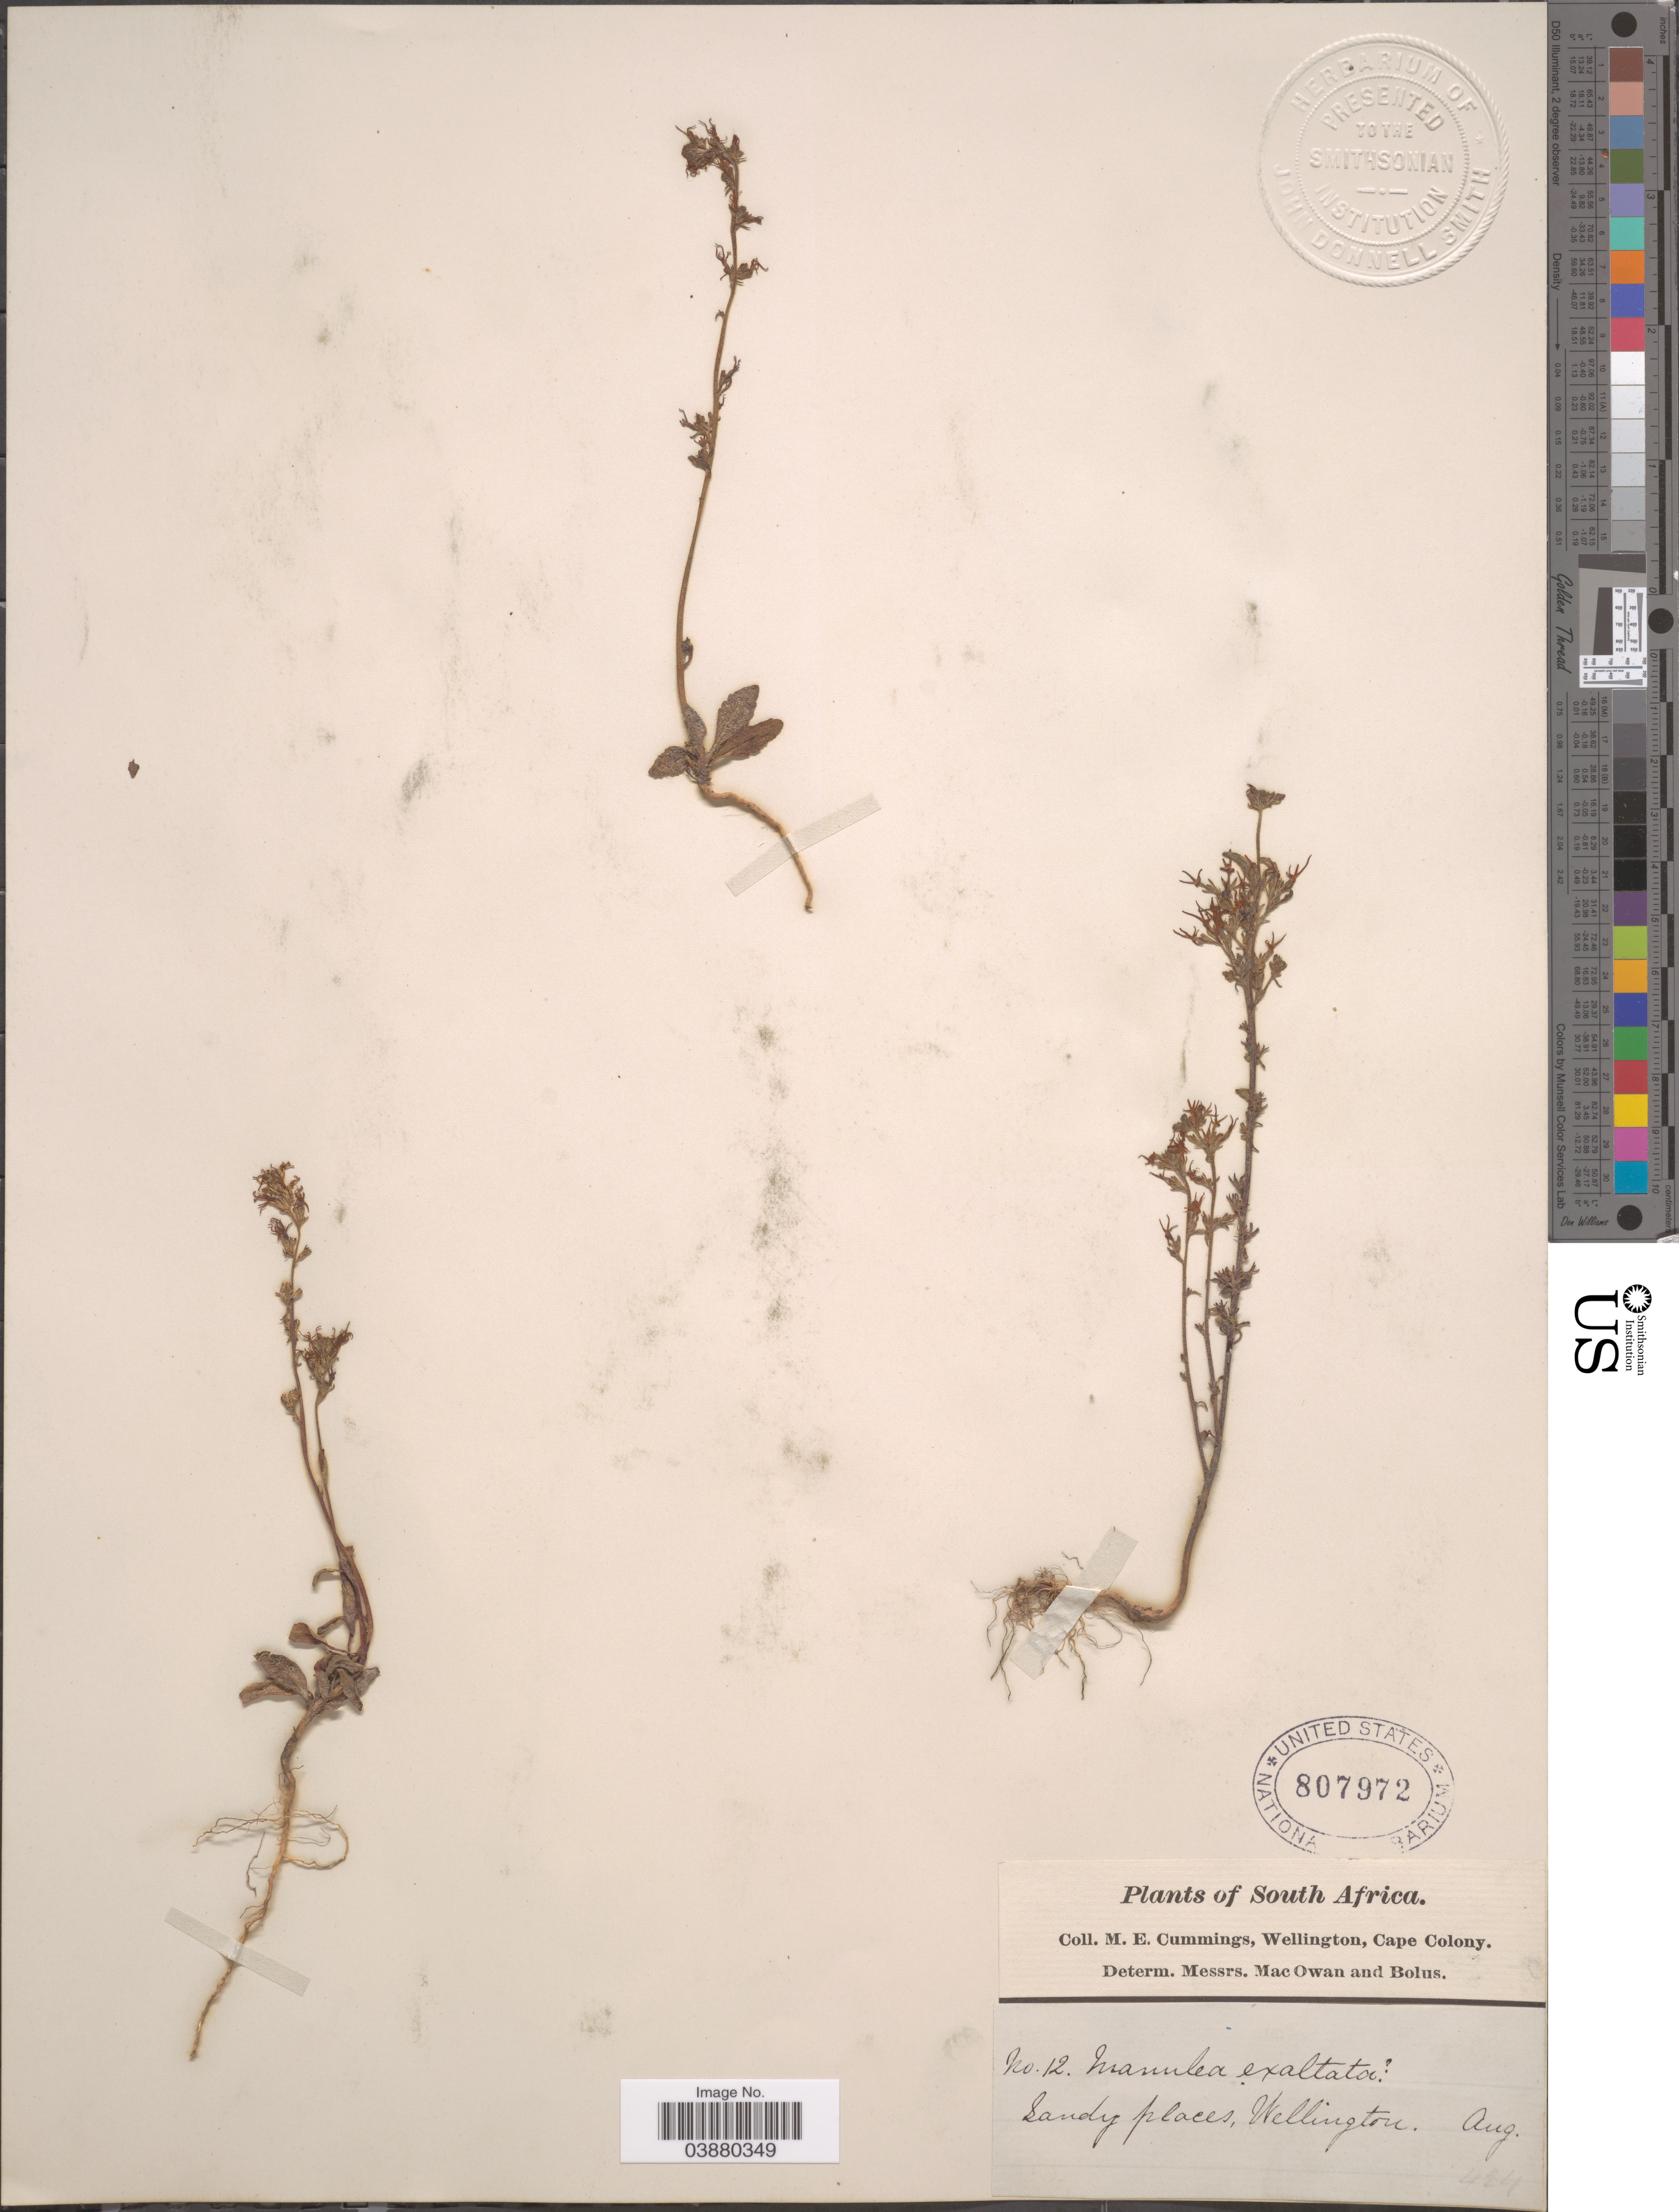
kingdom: Plantae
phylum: Tracheophyta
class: Magnoliopsida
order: Lamiales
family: Scrophulariaceae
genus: Manulea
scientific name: Manulea virgata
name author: Thunb.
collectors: M. E. Cummings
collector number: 12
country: South Africa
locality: Wellington.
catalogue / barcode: US 807972